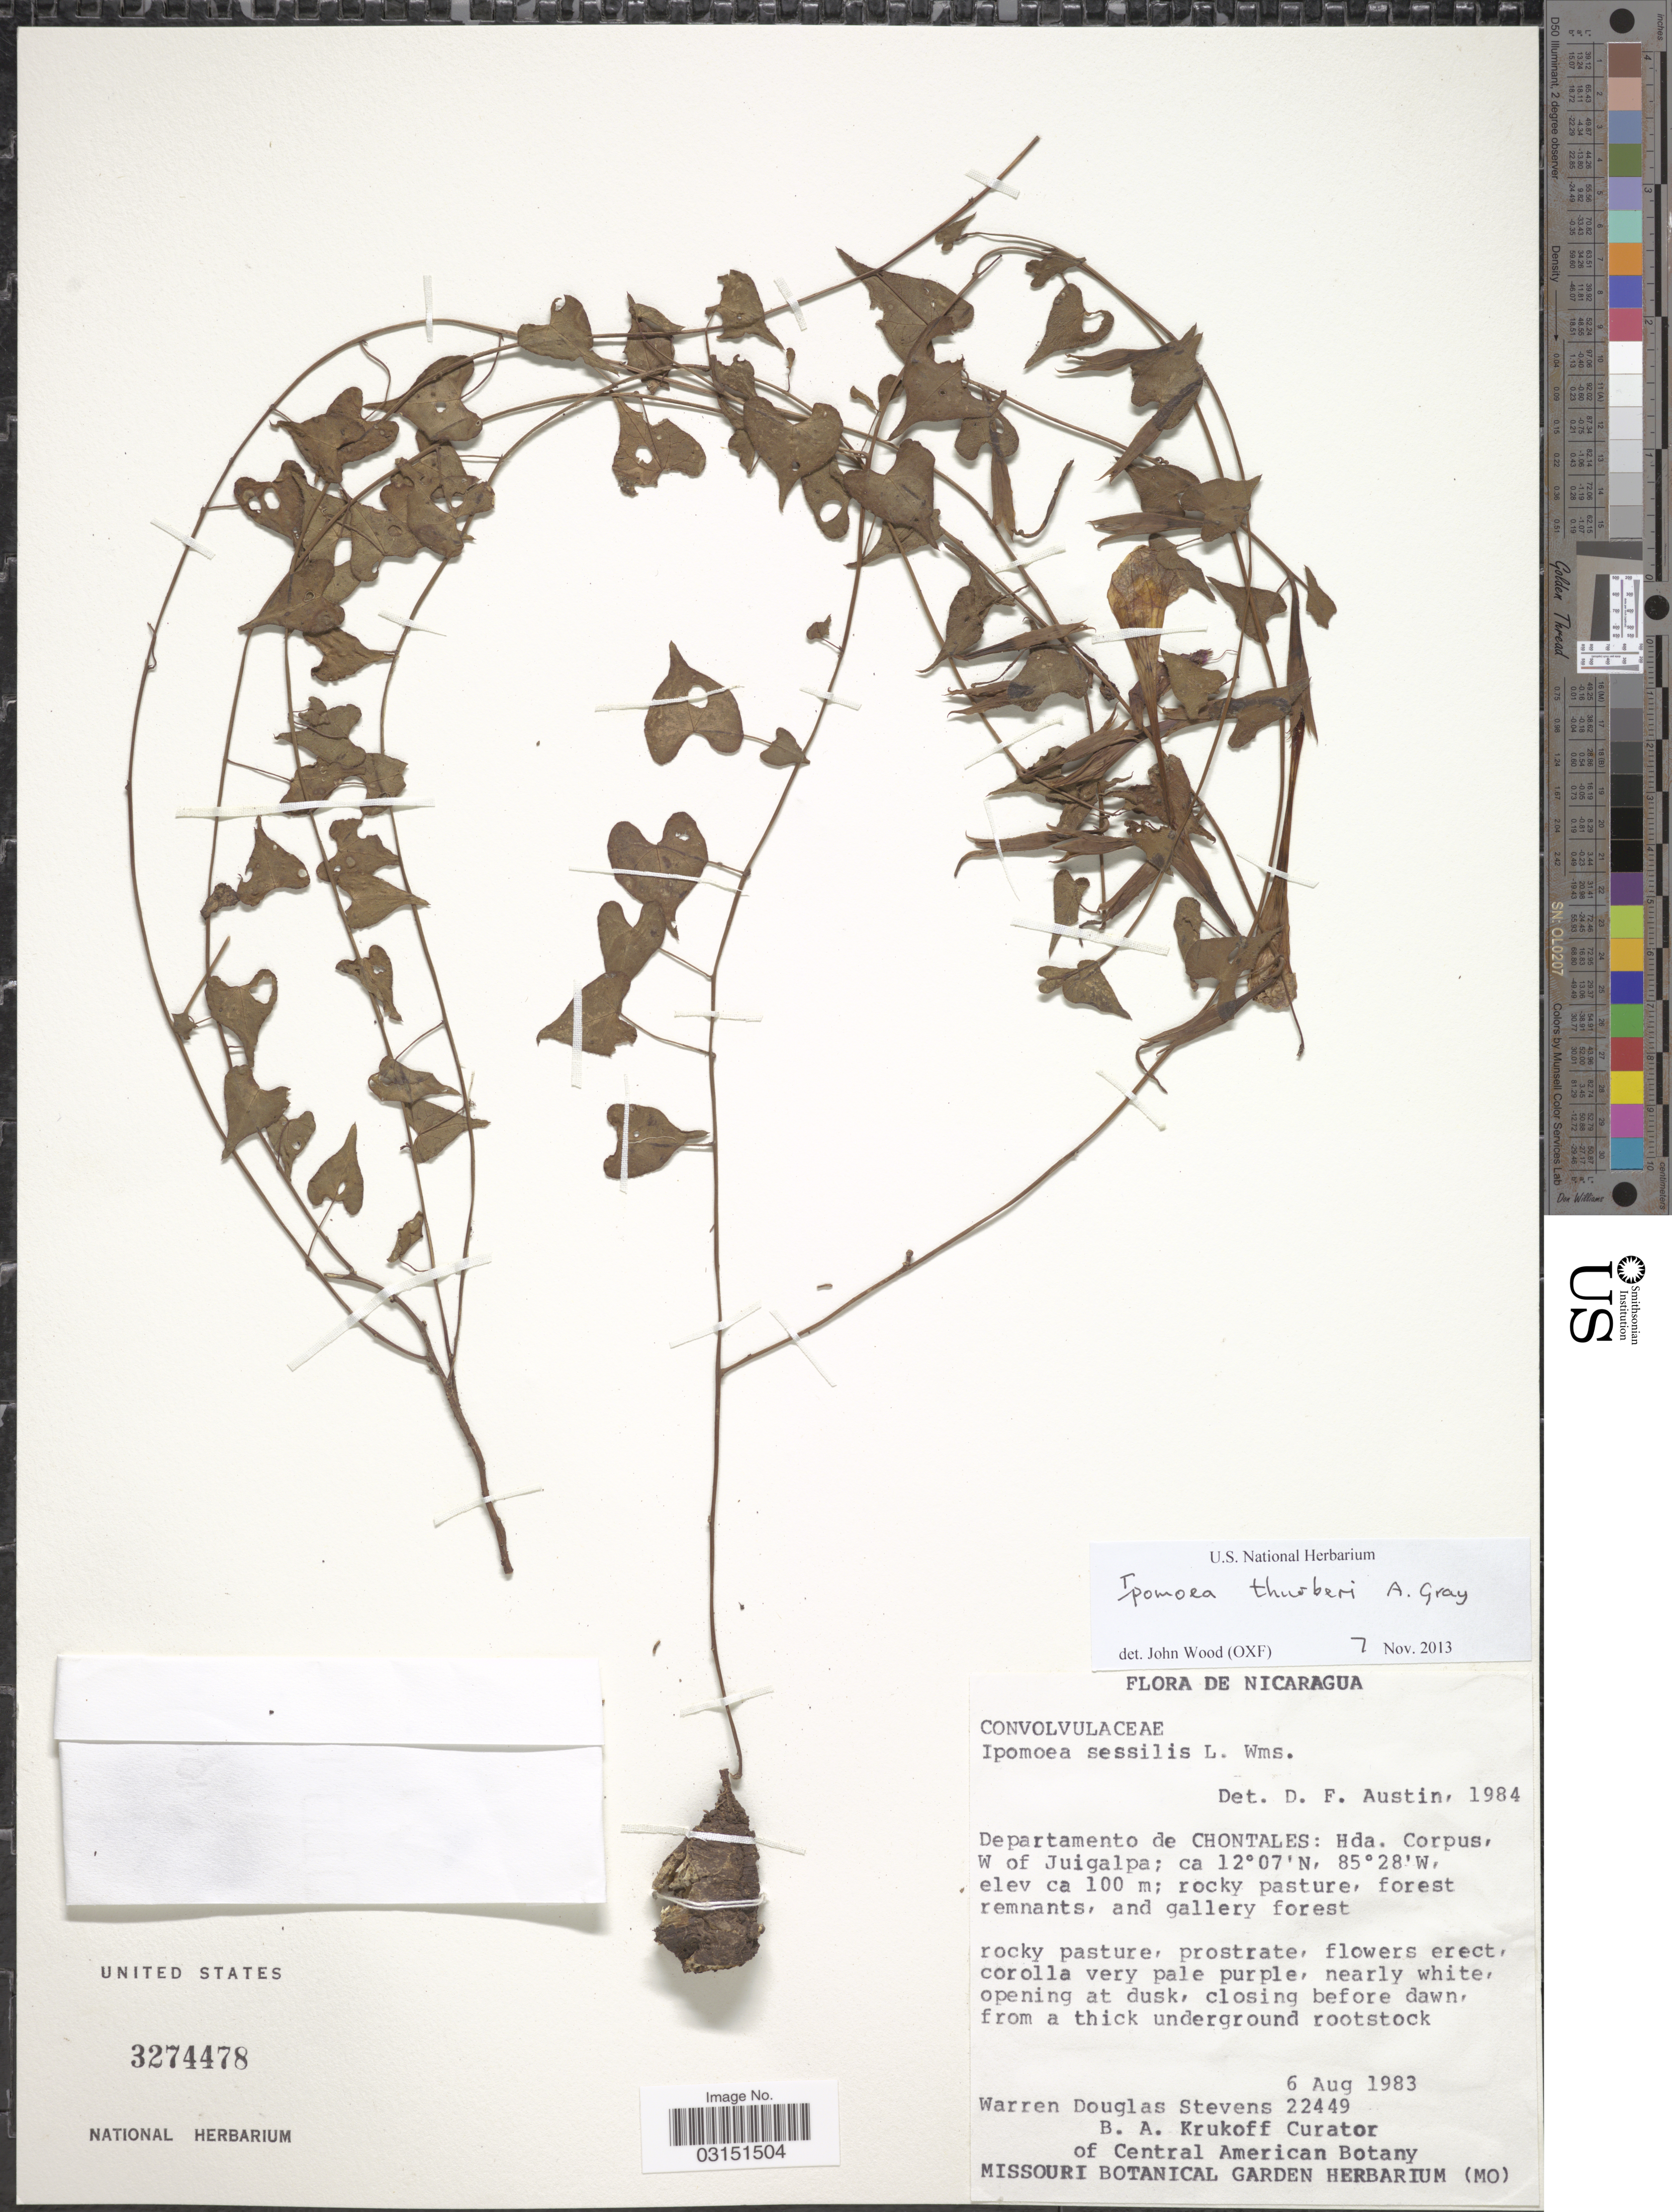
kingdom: Plantae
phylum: Tracheophyta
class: Magnoliopsida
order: Solanales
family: Convolvulaceae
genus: Ipomoea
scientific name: Ipomoea thurberi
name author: A. Gray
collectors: W. D. Stevens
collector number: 22449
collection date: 1983-08-06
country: Nicaragua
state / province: Chontales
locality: Departamento de Chontales: Hda. Corpus, W of Juigalpa.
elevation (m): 100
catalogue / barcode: US 3274478